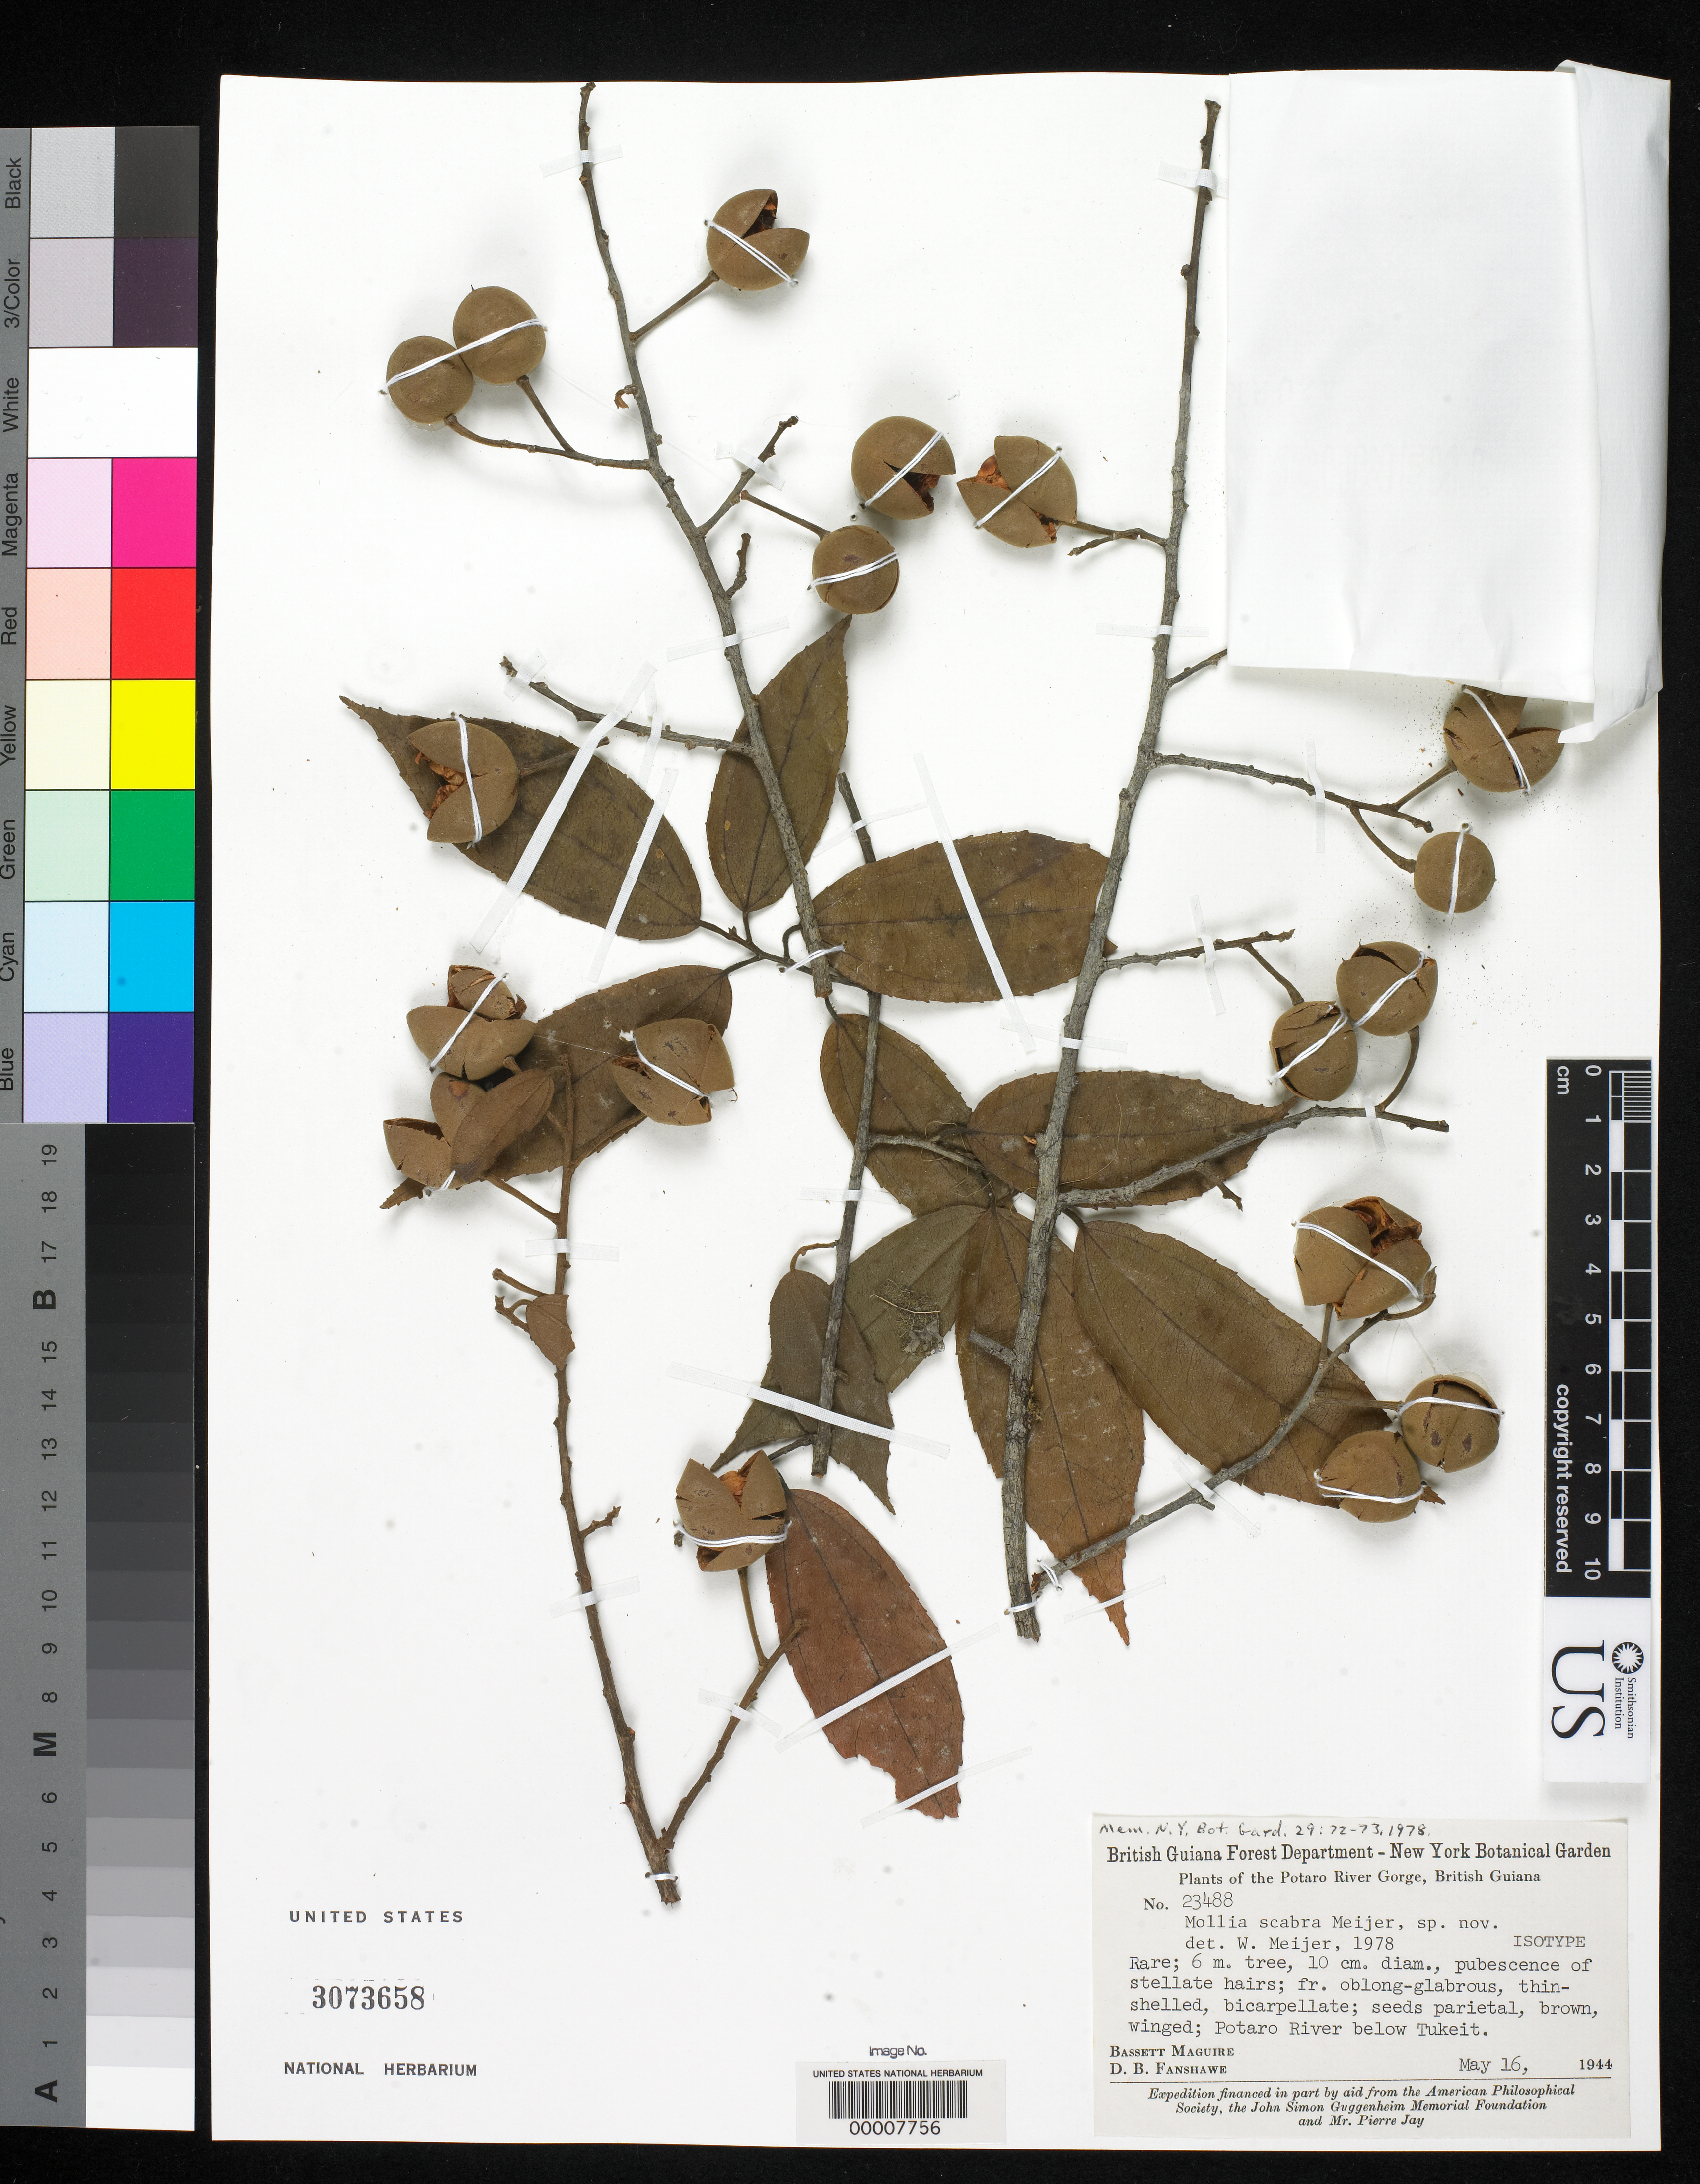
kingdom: Plantae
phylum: Tracheophyta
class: Magnoliopsida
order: Malvales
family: Malvaceae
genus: Mollia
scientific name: Mollia scabra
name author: Meijer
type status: Isotype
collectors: B. Maguire & D. B. Fanshawe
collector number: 23488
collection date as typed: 16 May 1944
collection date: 1944-05-16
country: Guyana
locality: Potaro River below Tukeit.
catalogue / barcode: US 3073658